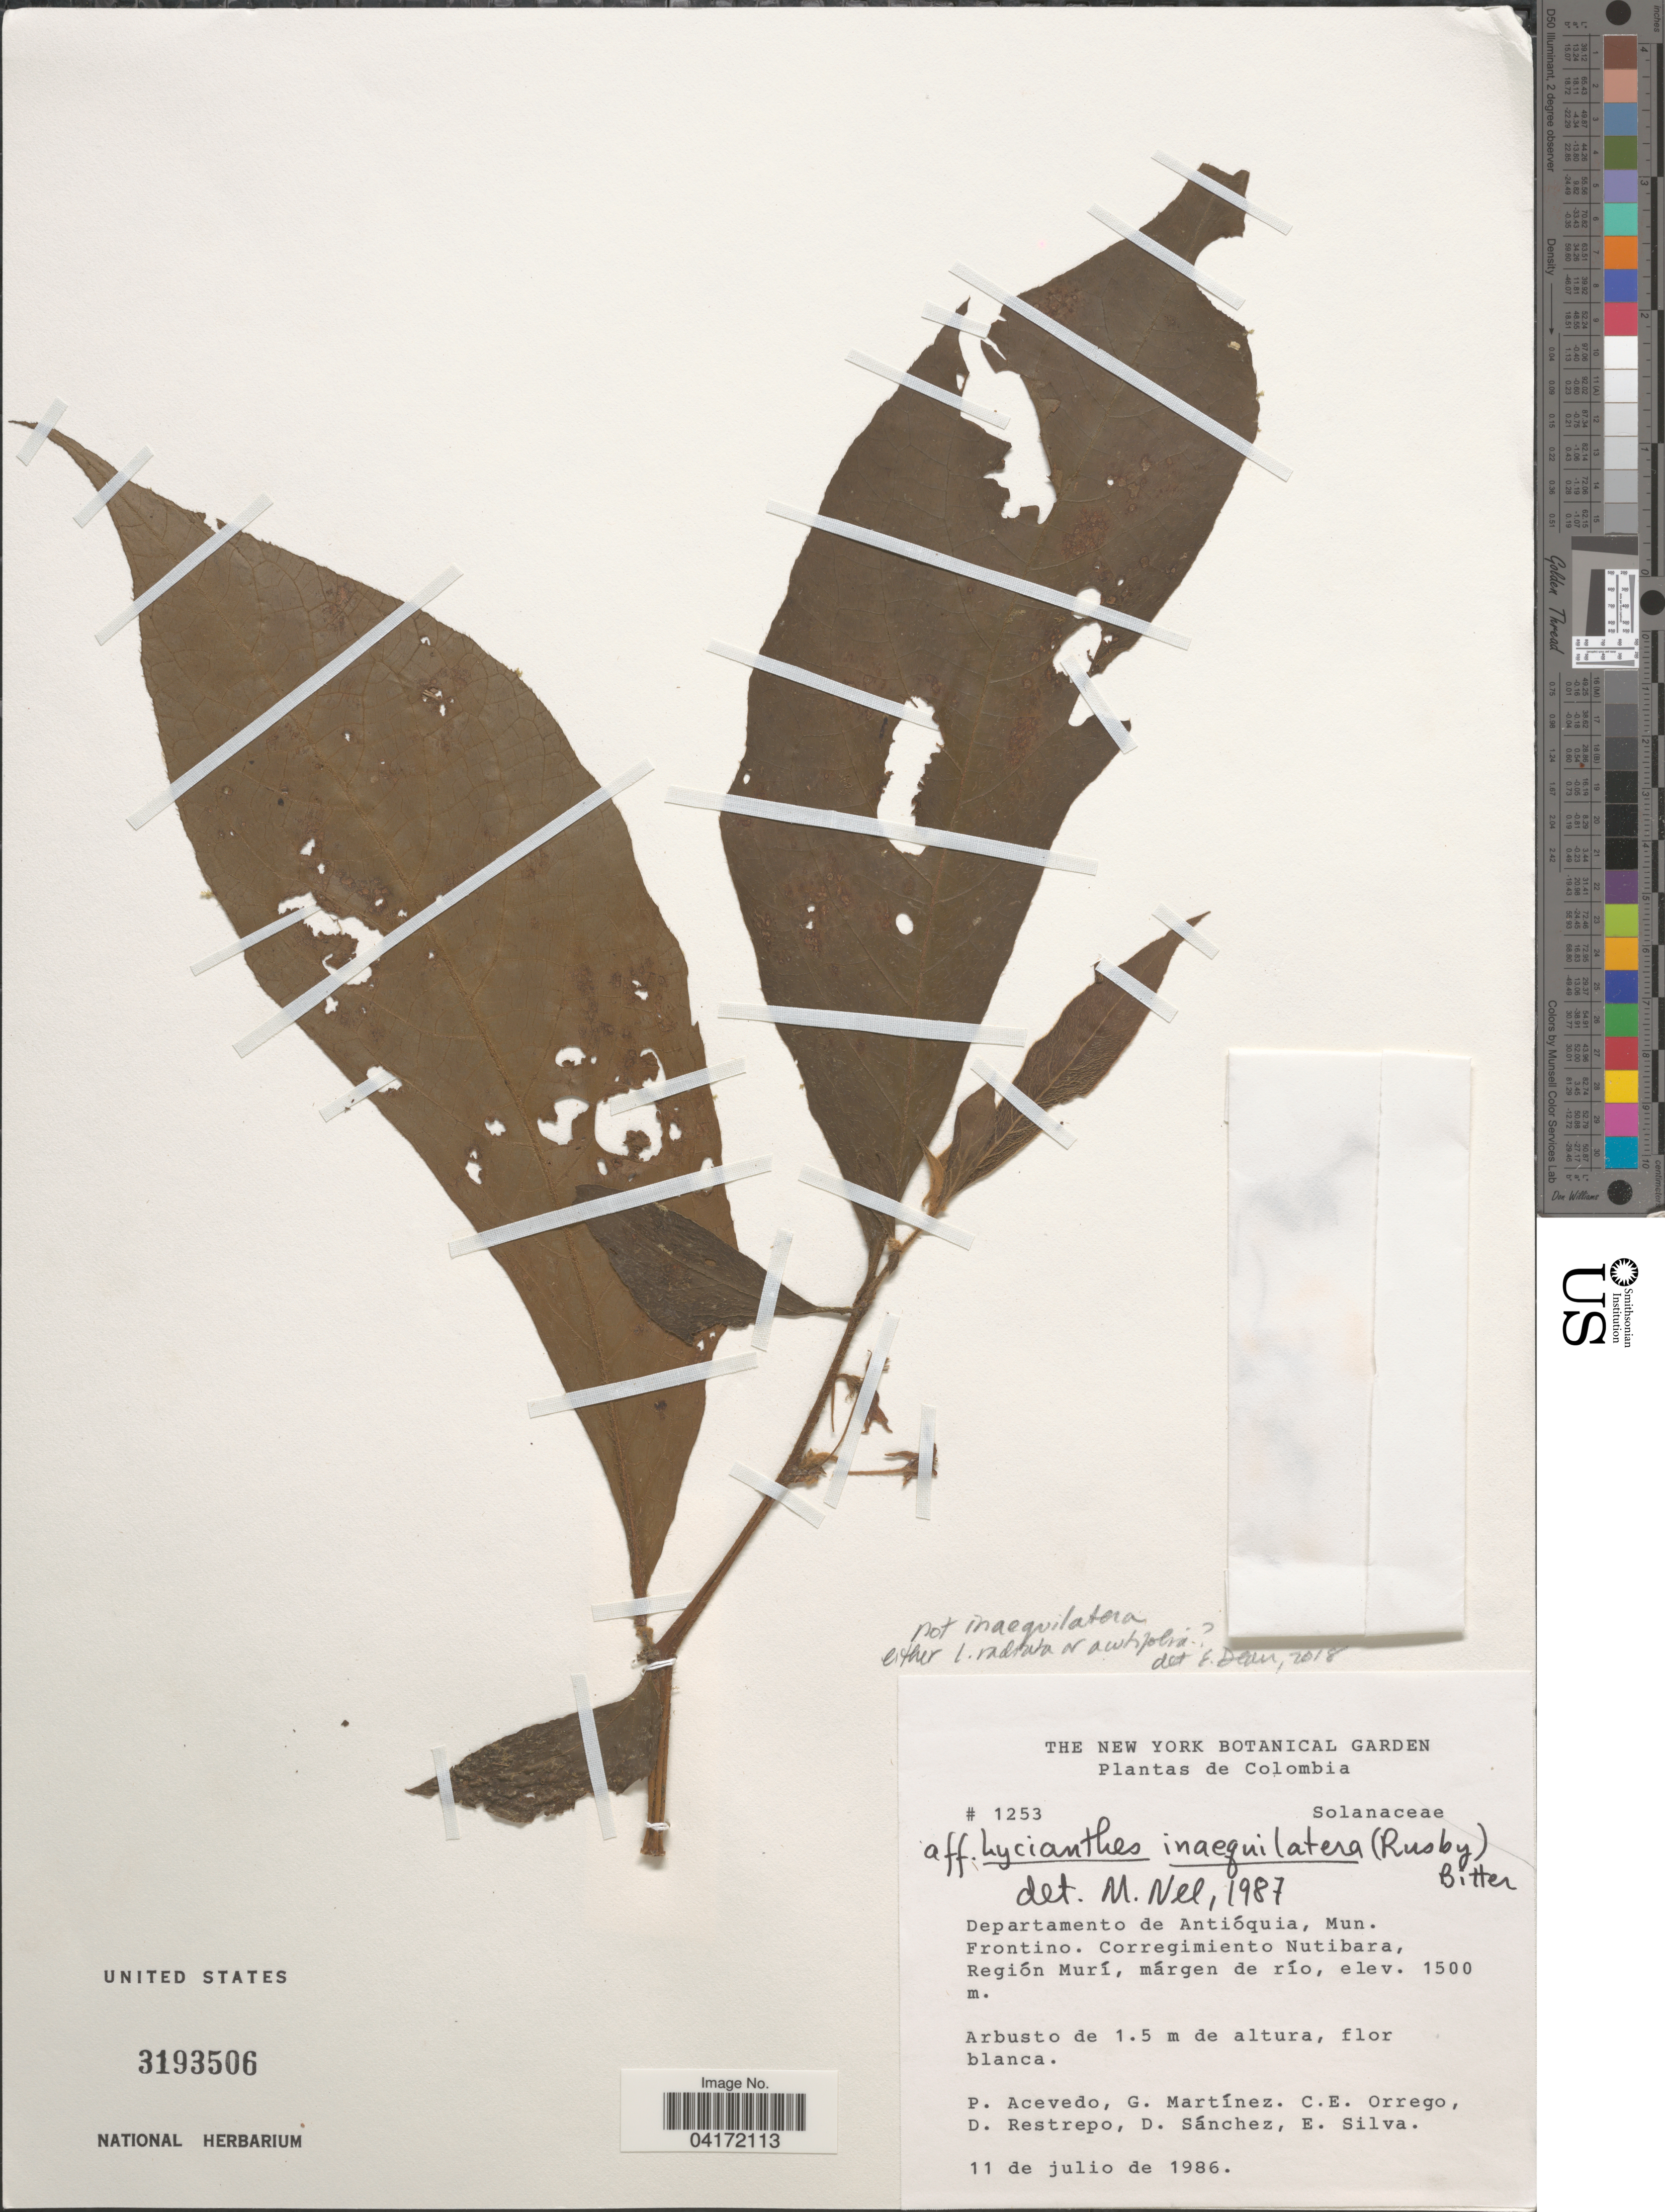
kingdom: Plantae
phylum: Tracheophyta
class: Magnoliopsida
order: Solanales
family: Solanaceae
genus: Lycianthes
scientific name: Lycianthes inaequilatera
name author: (Rusby) Bitter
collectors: P. Acevedo-Rodr., G. Martínez, C. Orrego, D. Restrepo & et al.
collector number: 1253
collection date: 1986-07-11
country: Colombia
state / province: Antioquia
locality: Departamento de Antióquia, Mun. Frontino. Corregimiento Nutibara, Región Murí, márgen de río.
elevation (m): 1500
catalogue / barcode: US 3193506